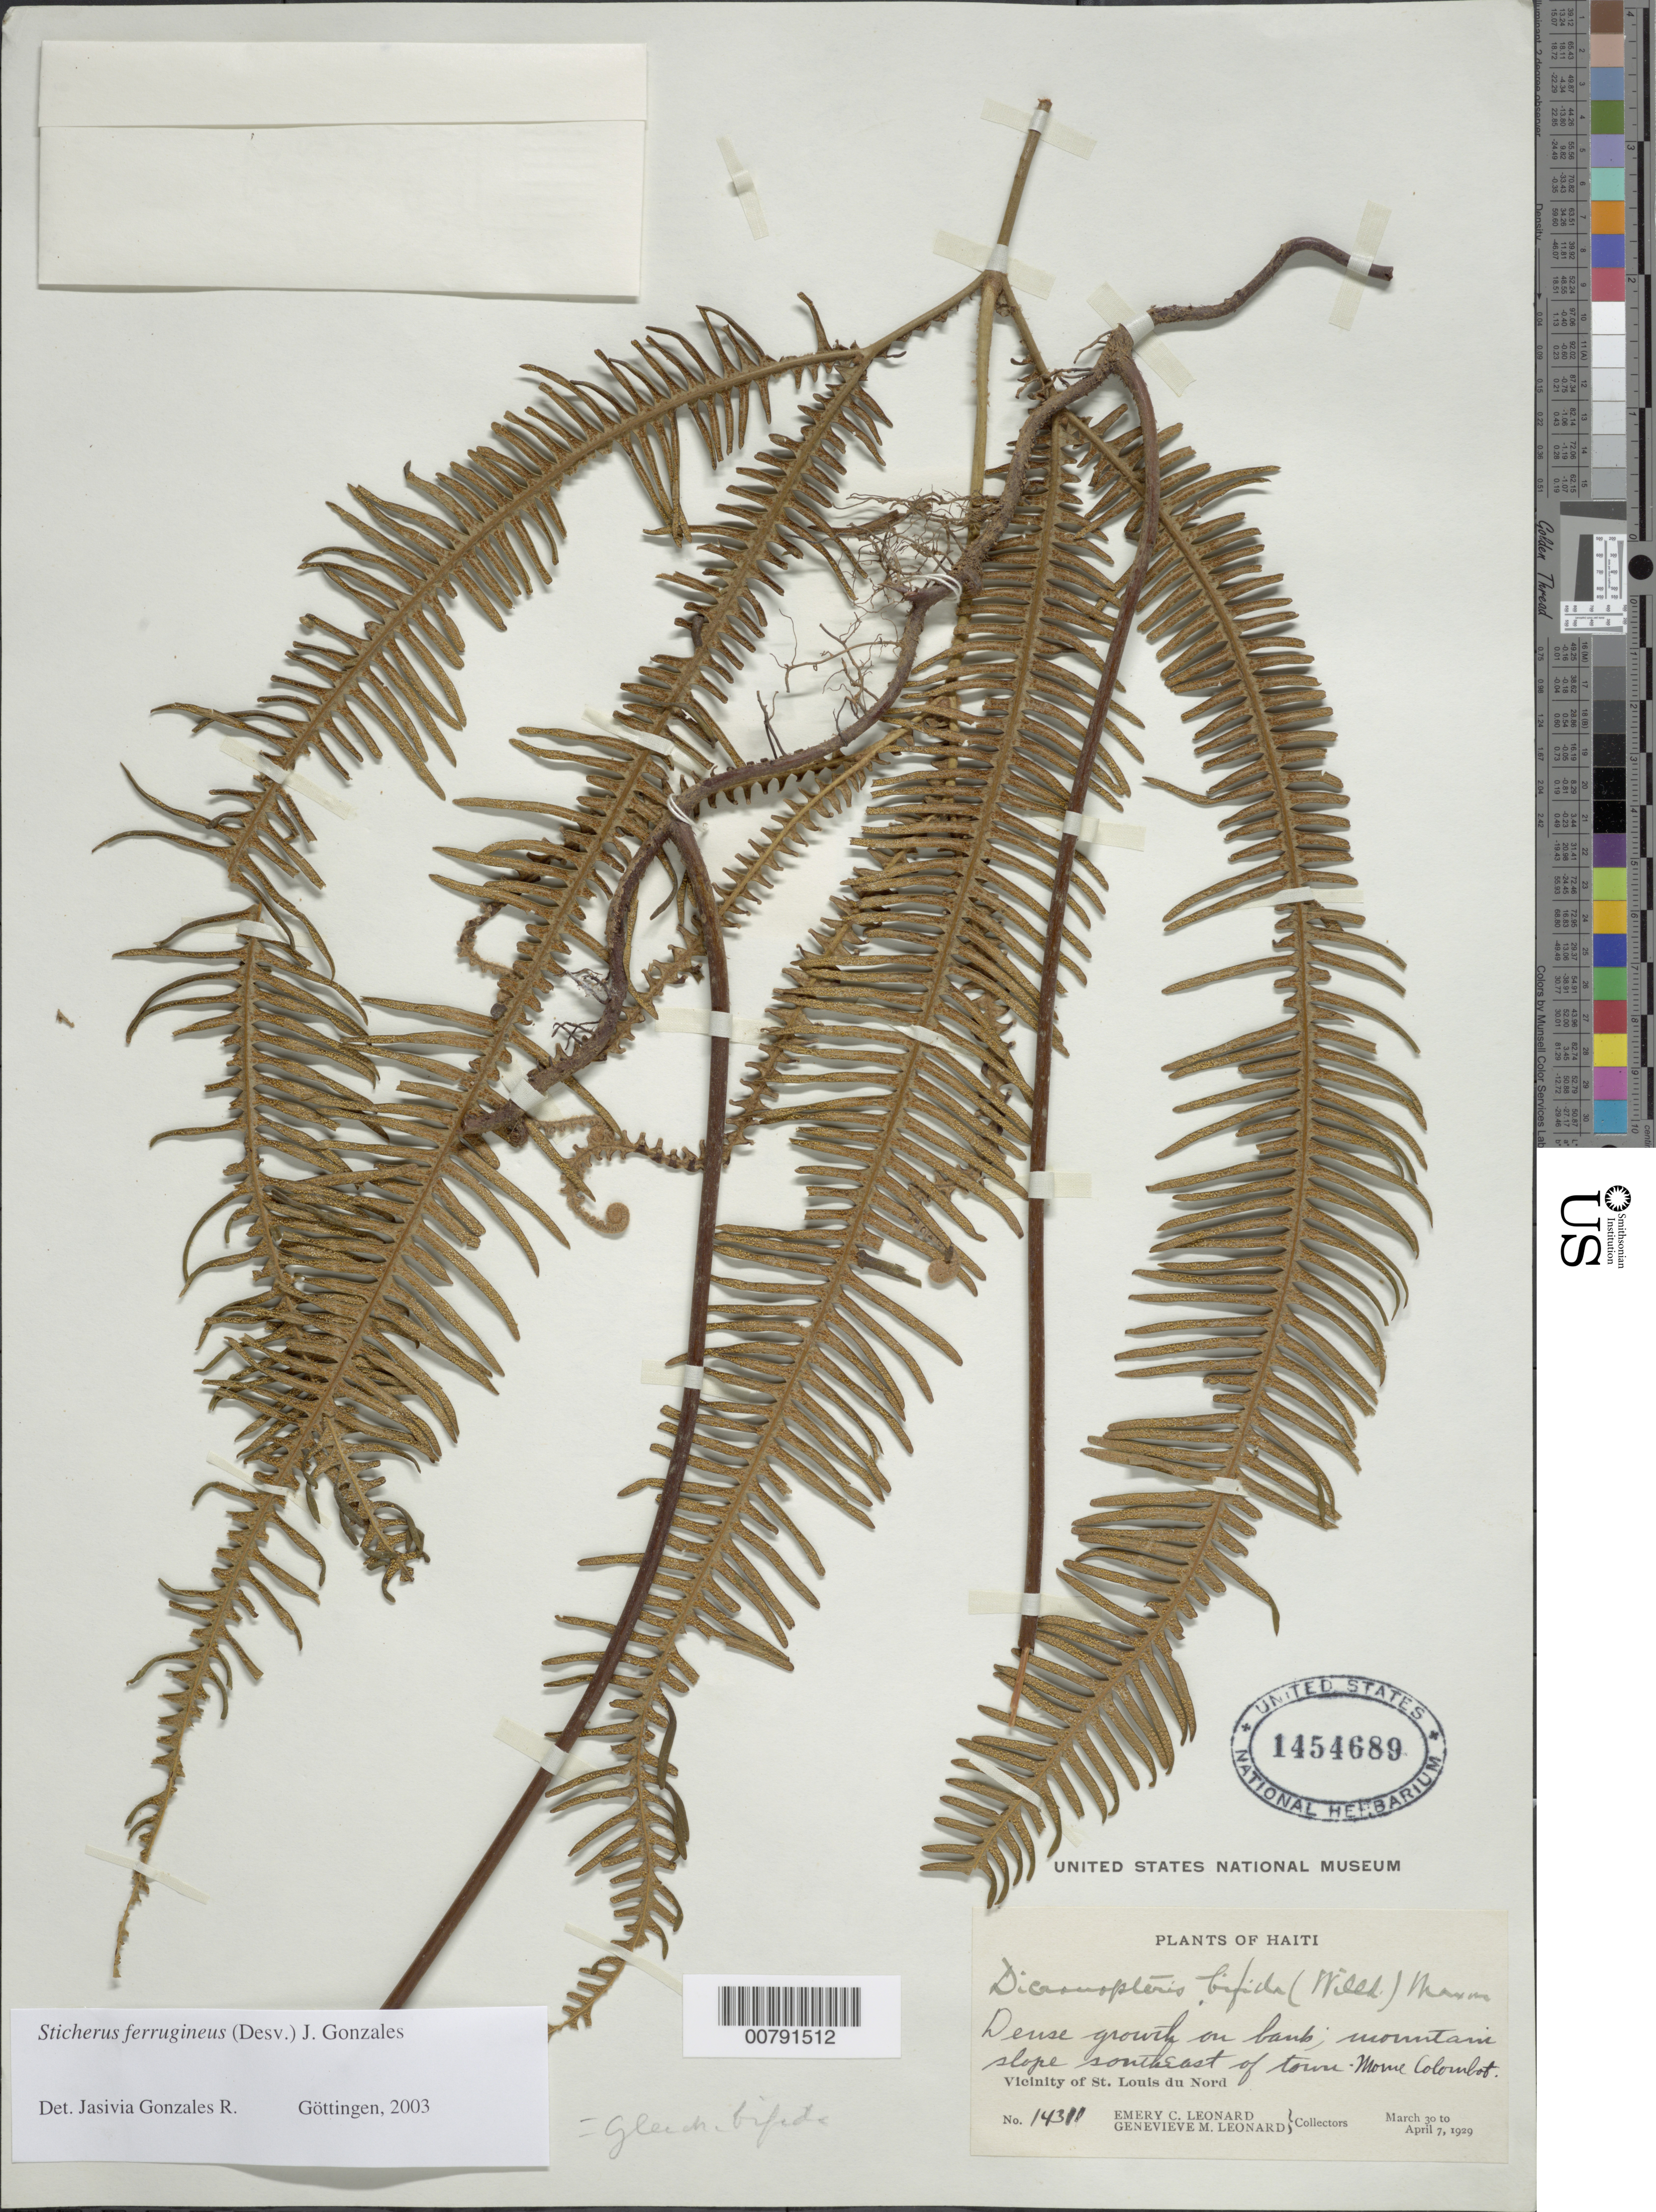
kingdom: Plantae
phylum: Tracheophyta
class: Polypodiopsida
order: Gleicheniales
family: Gleicheniaceae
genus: Sticherus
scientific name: Sticherus ferrugineus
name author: (Desv.) J. Gonzales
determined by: Gonzales R., J.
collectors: E. C. Leonard & G. M. Leonard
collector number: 14311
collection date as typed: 30 Mar 1929 07 Apr 1929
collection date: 1929-03-30/1929-04-07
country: Haiti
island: Hispaniola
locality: St. Louis du Nord, SE of; Morne Colombot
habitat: Dense growth on bank; mountain slope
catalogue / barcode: US 1454689